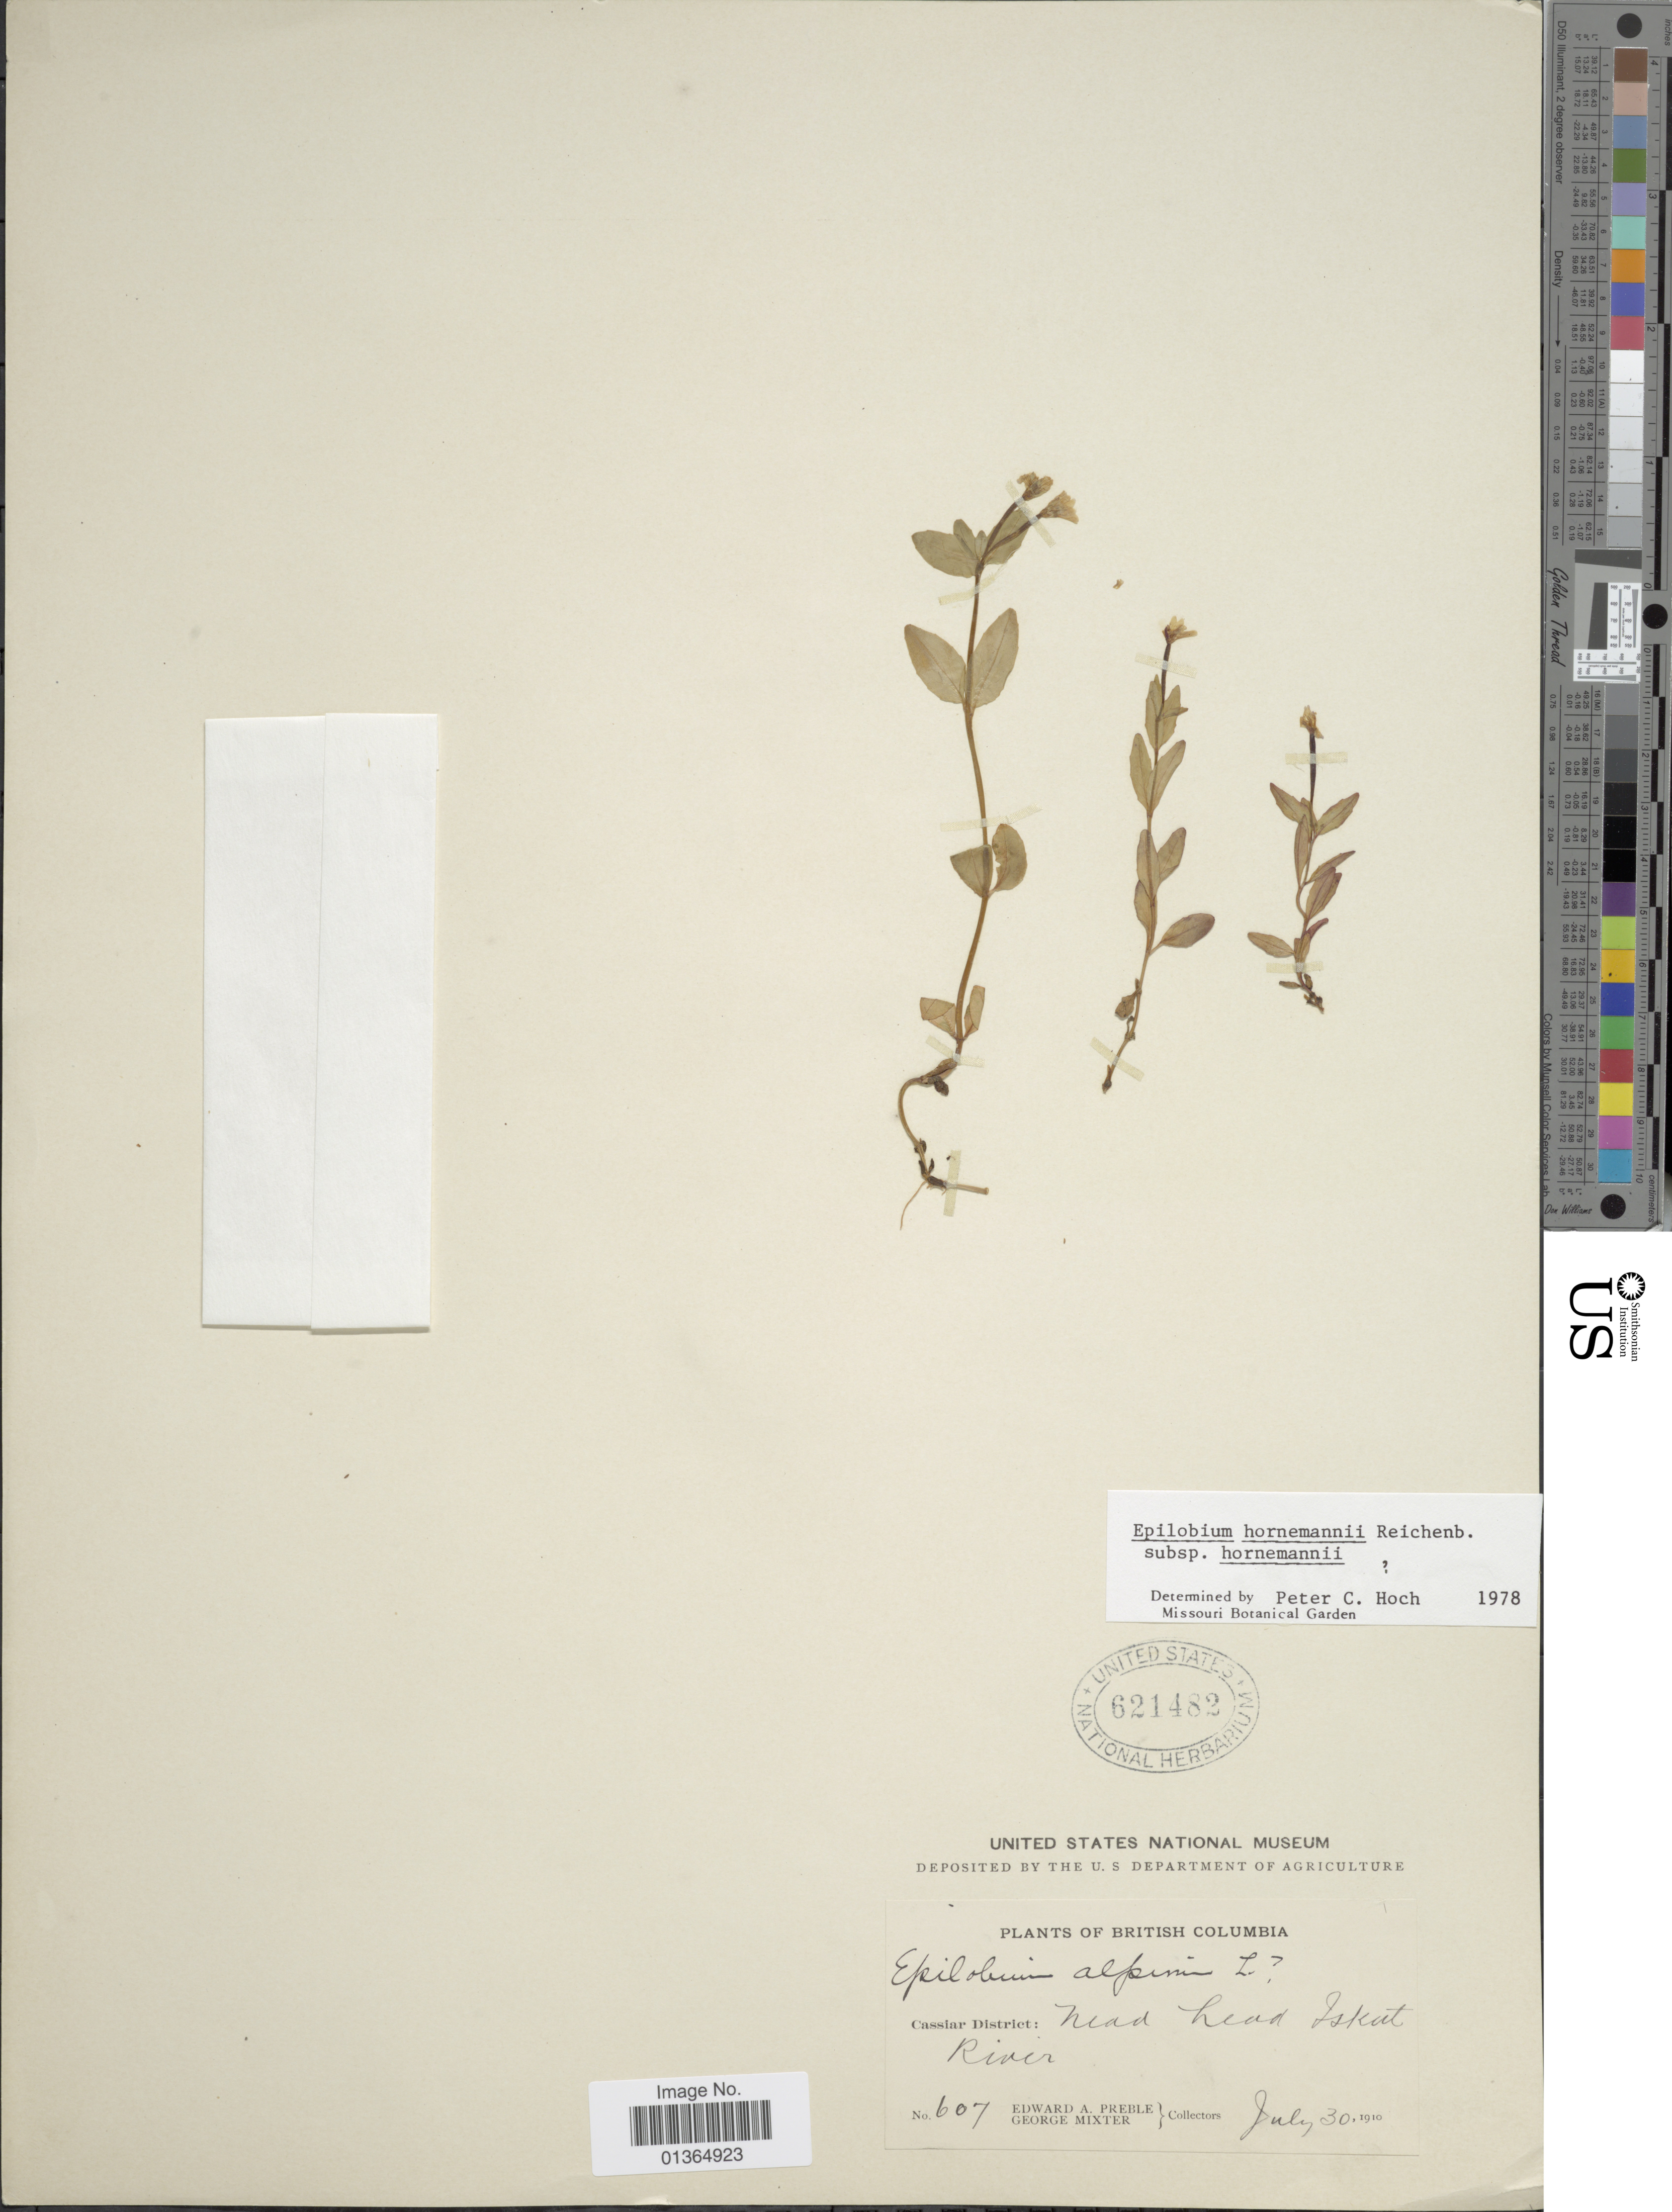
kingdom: Plantae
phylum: Tracheophyta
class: Magnoliopsida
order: Myrtales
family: Onagraceae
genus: Epilobium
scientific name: Epilobium hornemannii subsp. hornemannii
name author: Rchb.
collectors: E. Preble & G. Mixter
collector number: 607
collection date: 1910-07-30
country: Canada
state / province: British Columbia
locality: Cassiar Distrct: near head Iskut River.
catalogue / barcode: US 621482